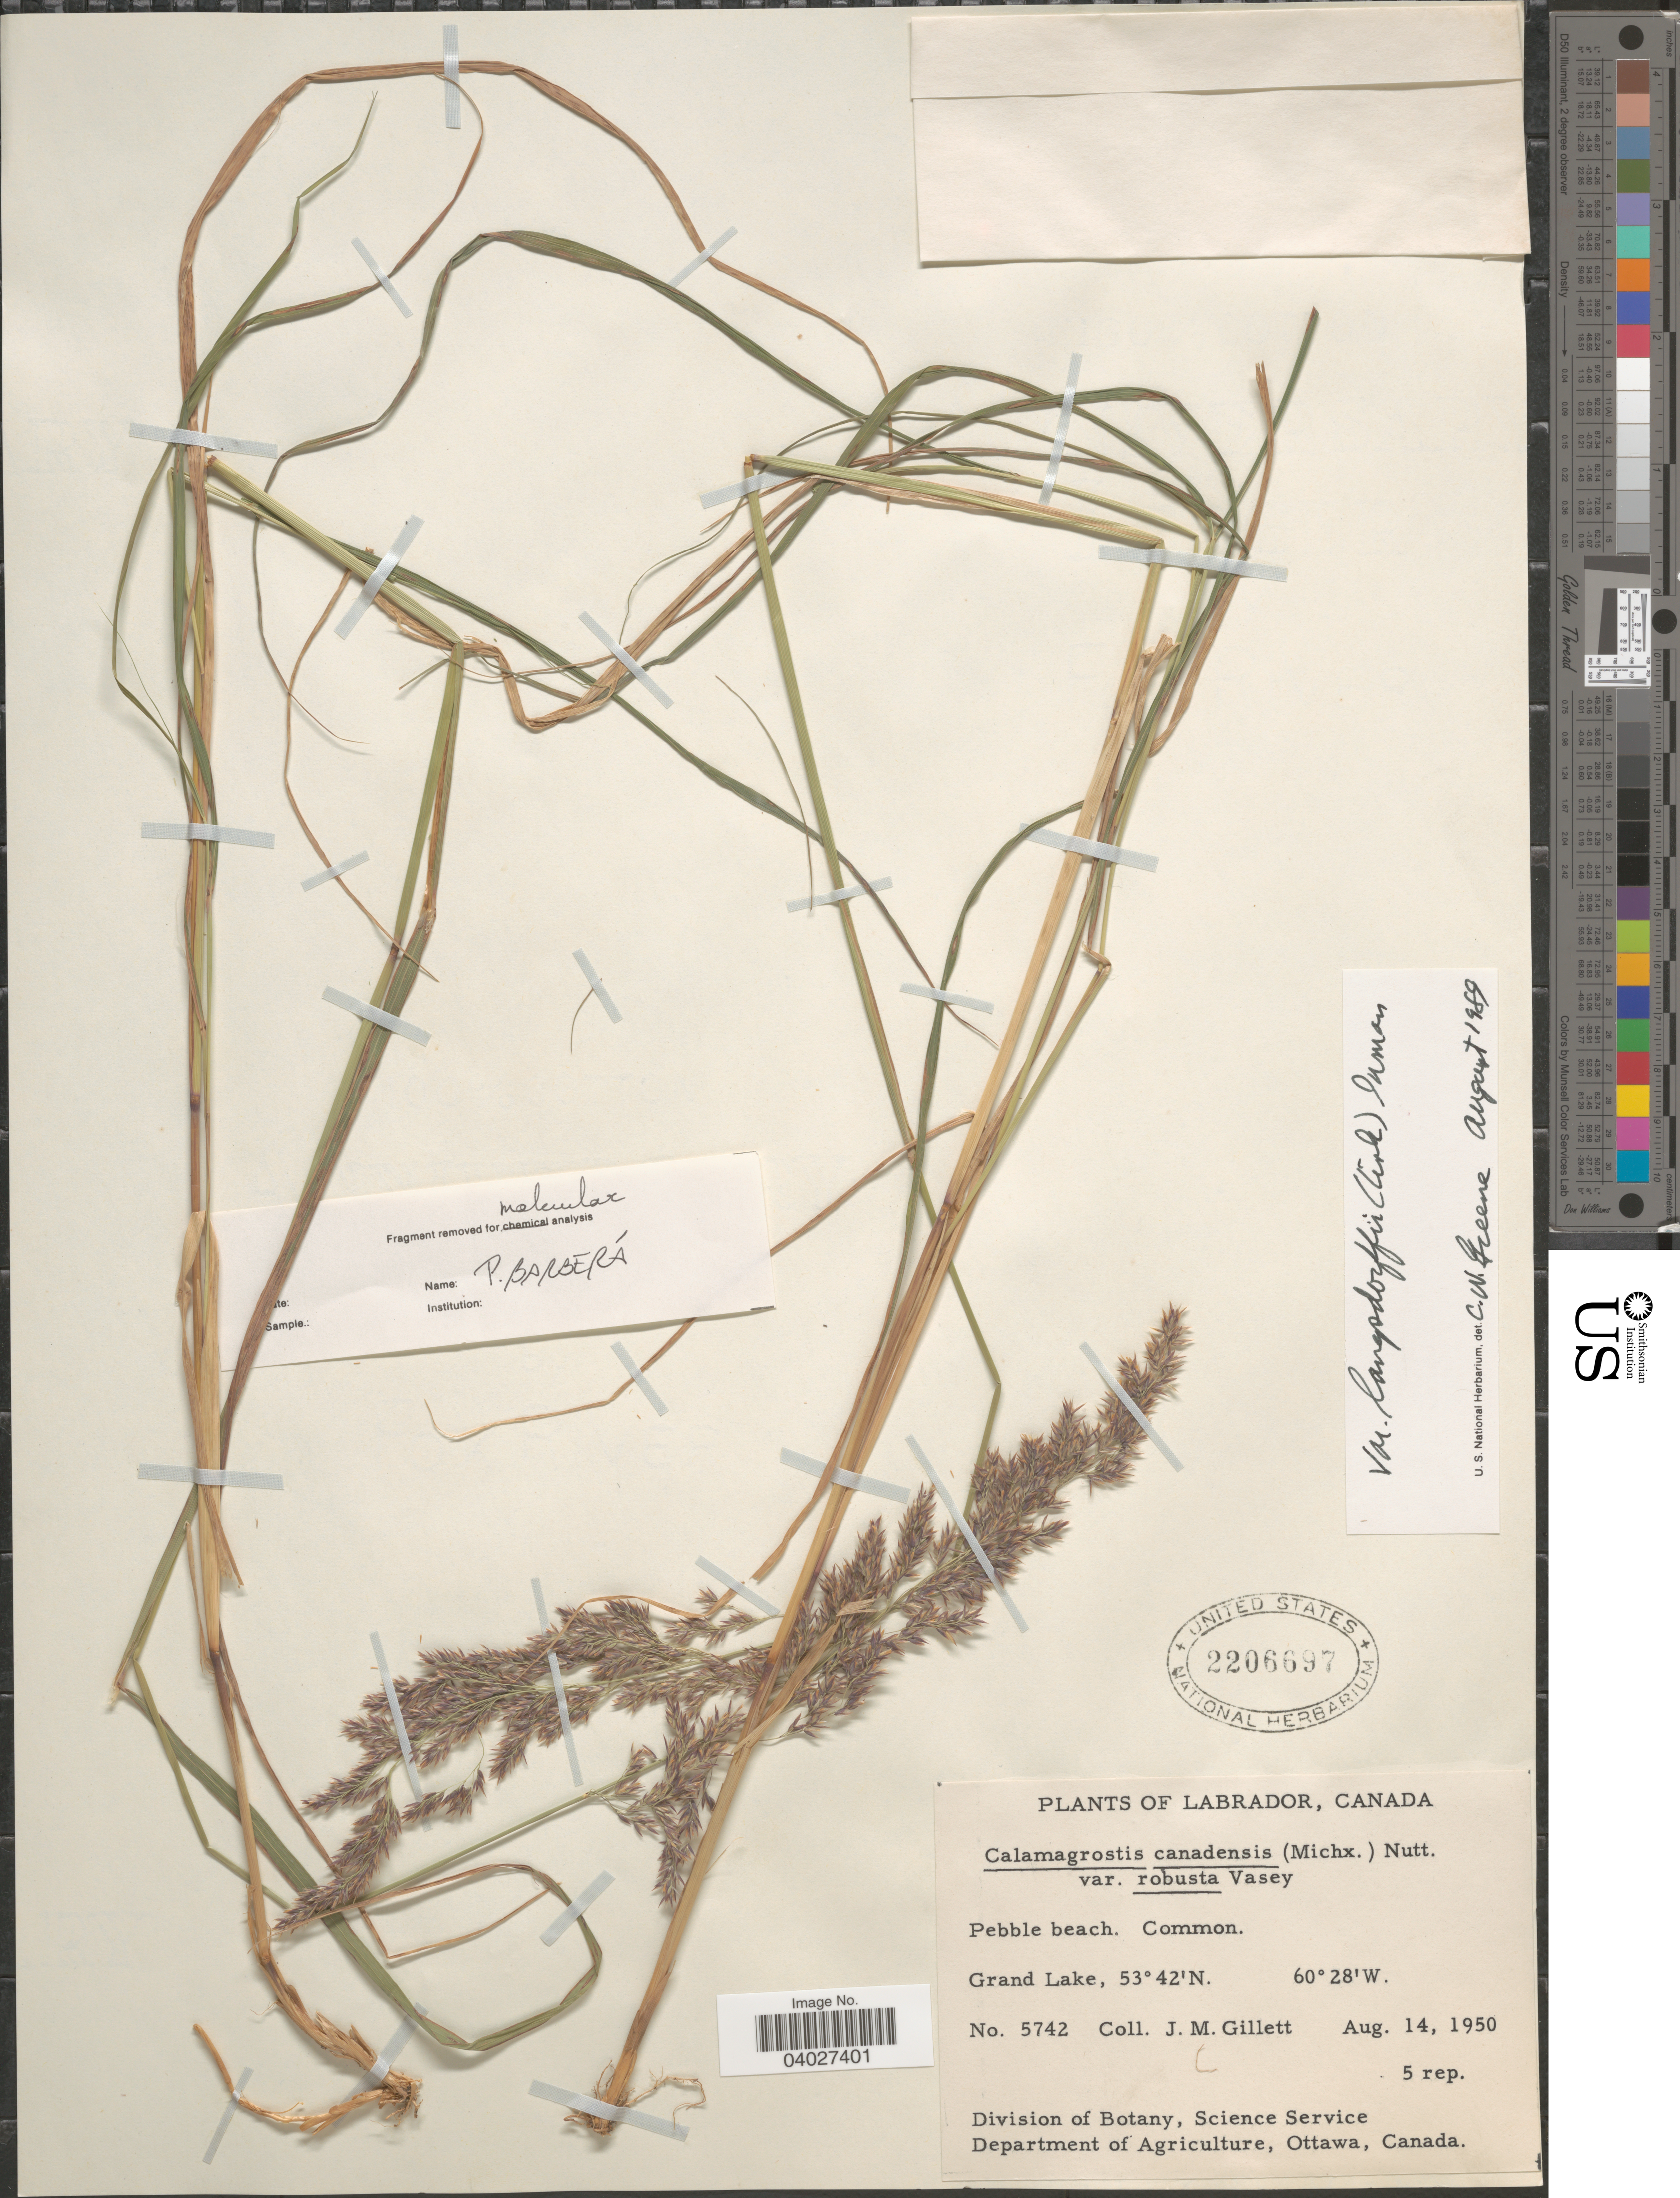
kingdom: Plantae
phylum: Tracheophyta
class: Liliopsida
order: Poales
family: Poaceae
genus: Calamagrostis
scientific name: Calamagrostis canadensis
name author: (Michx.) P. Beauv.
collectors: J. M. Gillett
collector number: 5742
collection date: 1950-08-14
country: Canada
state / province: Newfoundland and Labrador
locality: Labrador. Pebble beach. Grand Lake.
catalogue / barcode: US 2206697